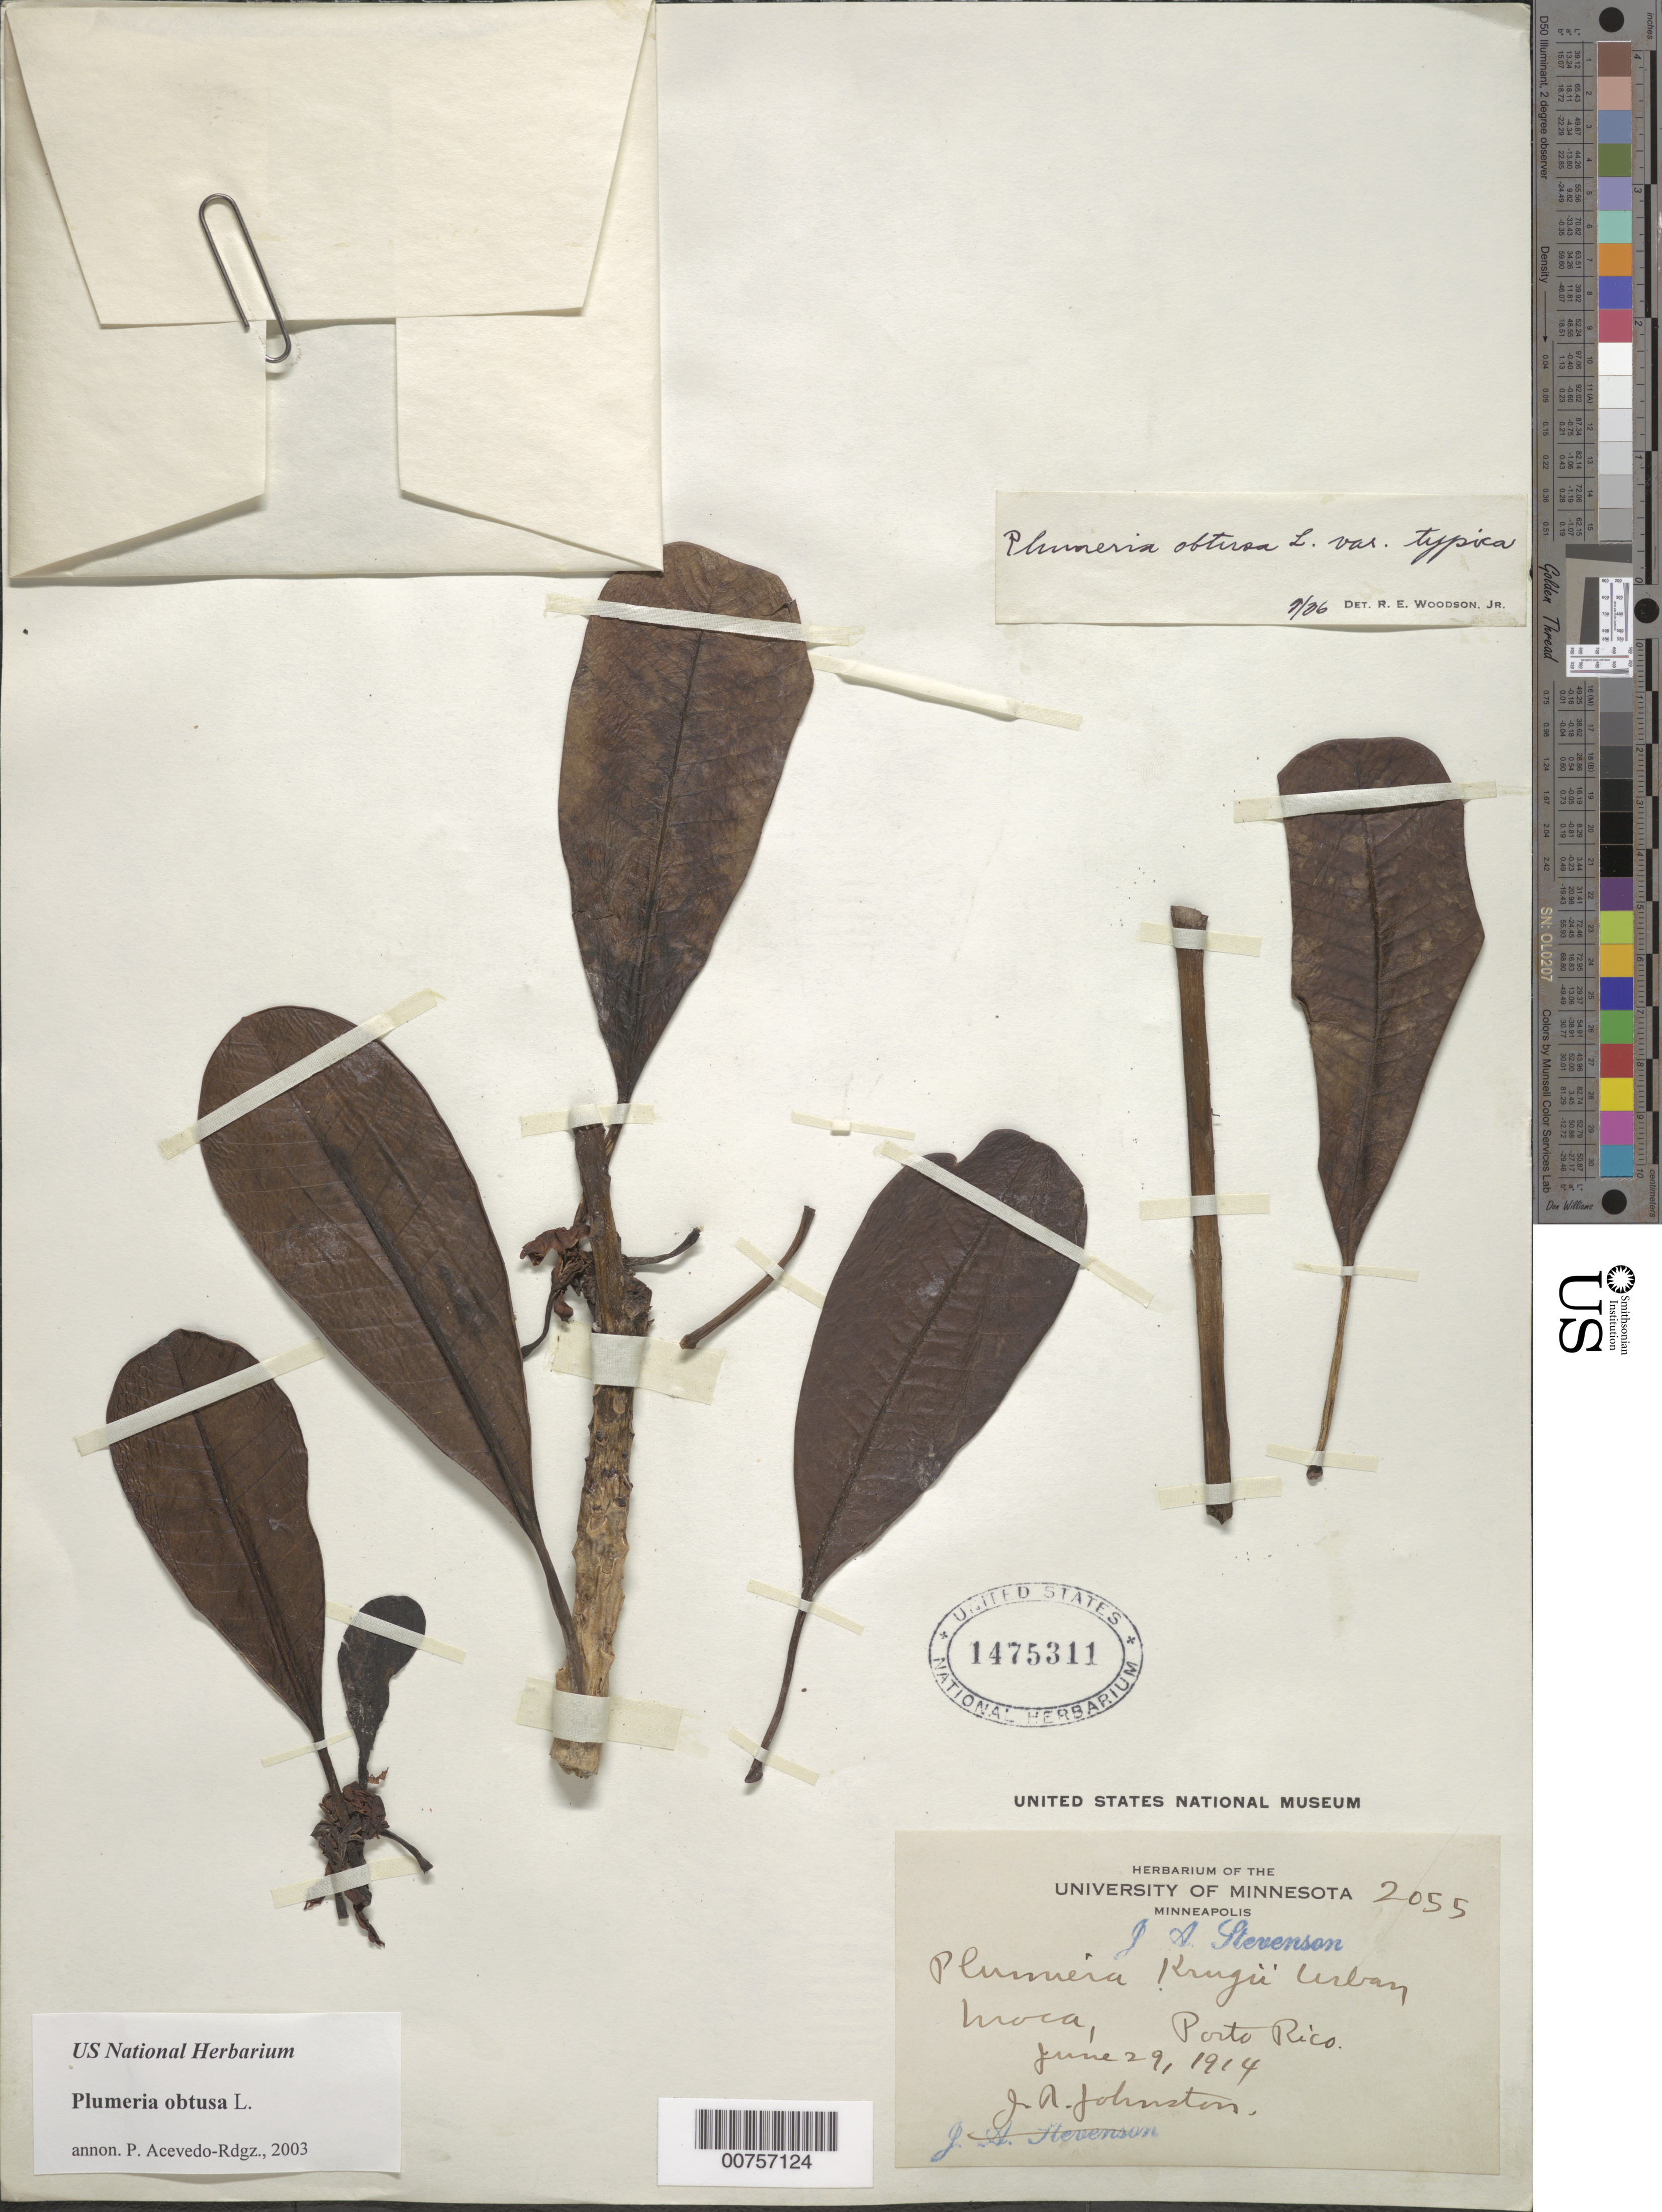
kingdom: Plantae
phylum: Tracheophyta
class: Magnoliopsida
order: Gentianales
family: Apocynaceae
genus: Plumeria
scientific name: Plumeria obtusa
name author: L.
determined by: Acevedo-Rodríguez, P., (BOT), Smithsonian Institution - National Museum of Natural History (UNITED STATES)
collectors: J. Stevenson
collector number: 2055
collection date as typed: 29 Jun 1914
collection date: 1914-06-29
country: Puerto Rico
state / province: Moca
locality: Moca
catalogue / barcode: US 1475311